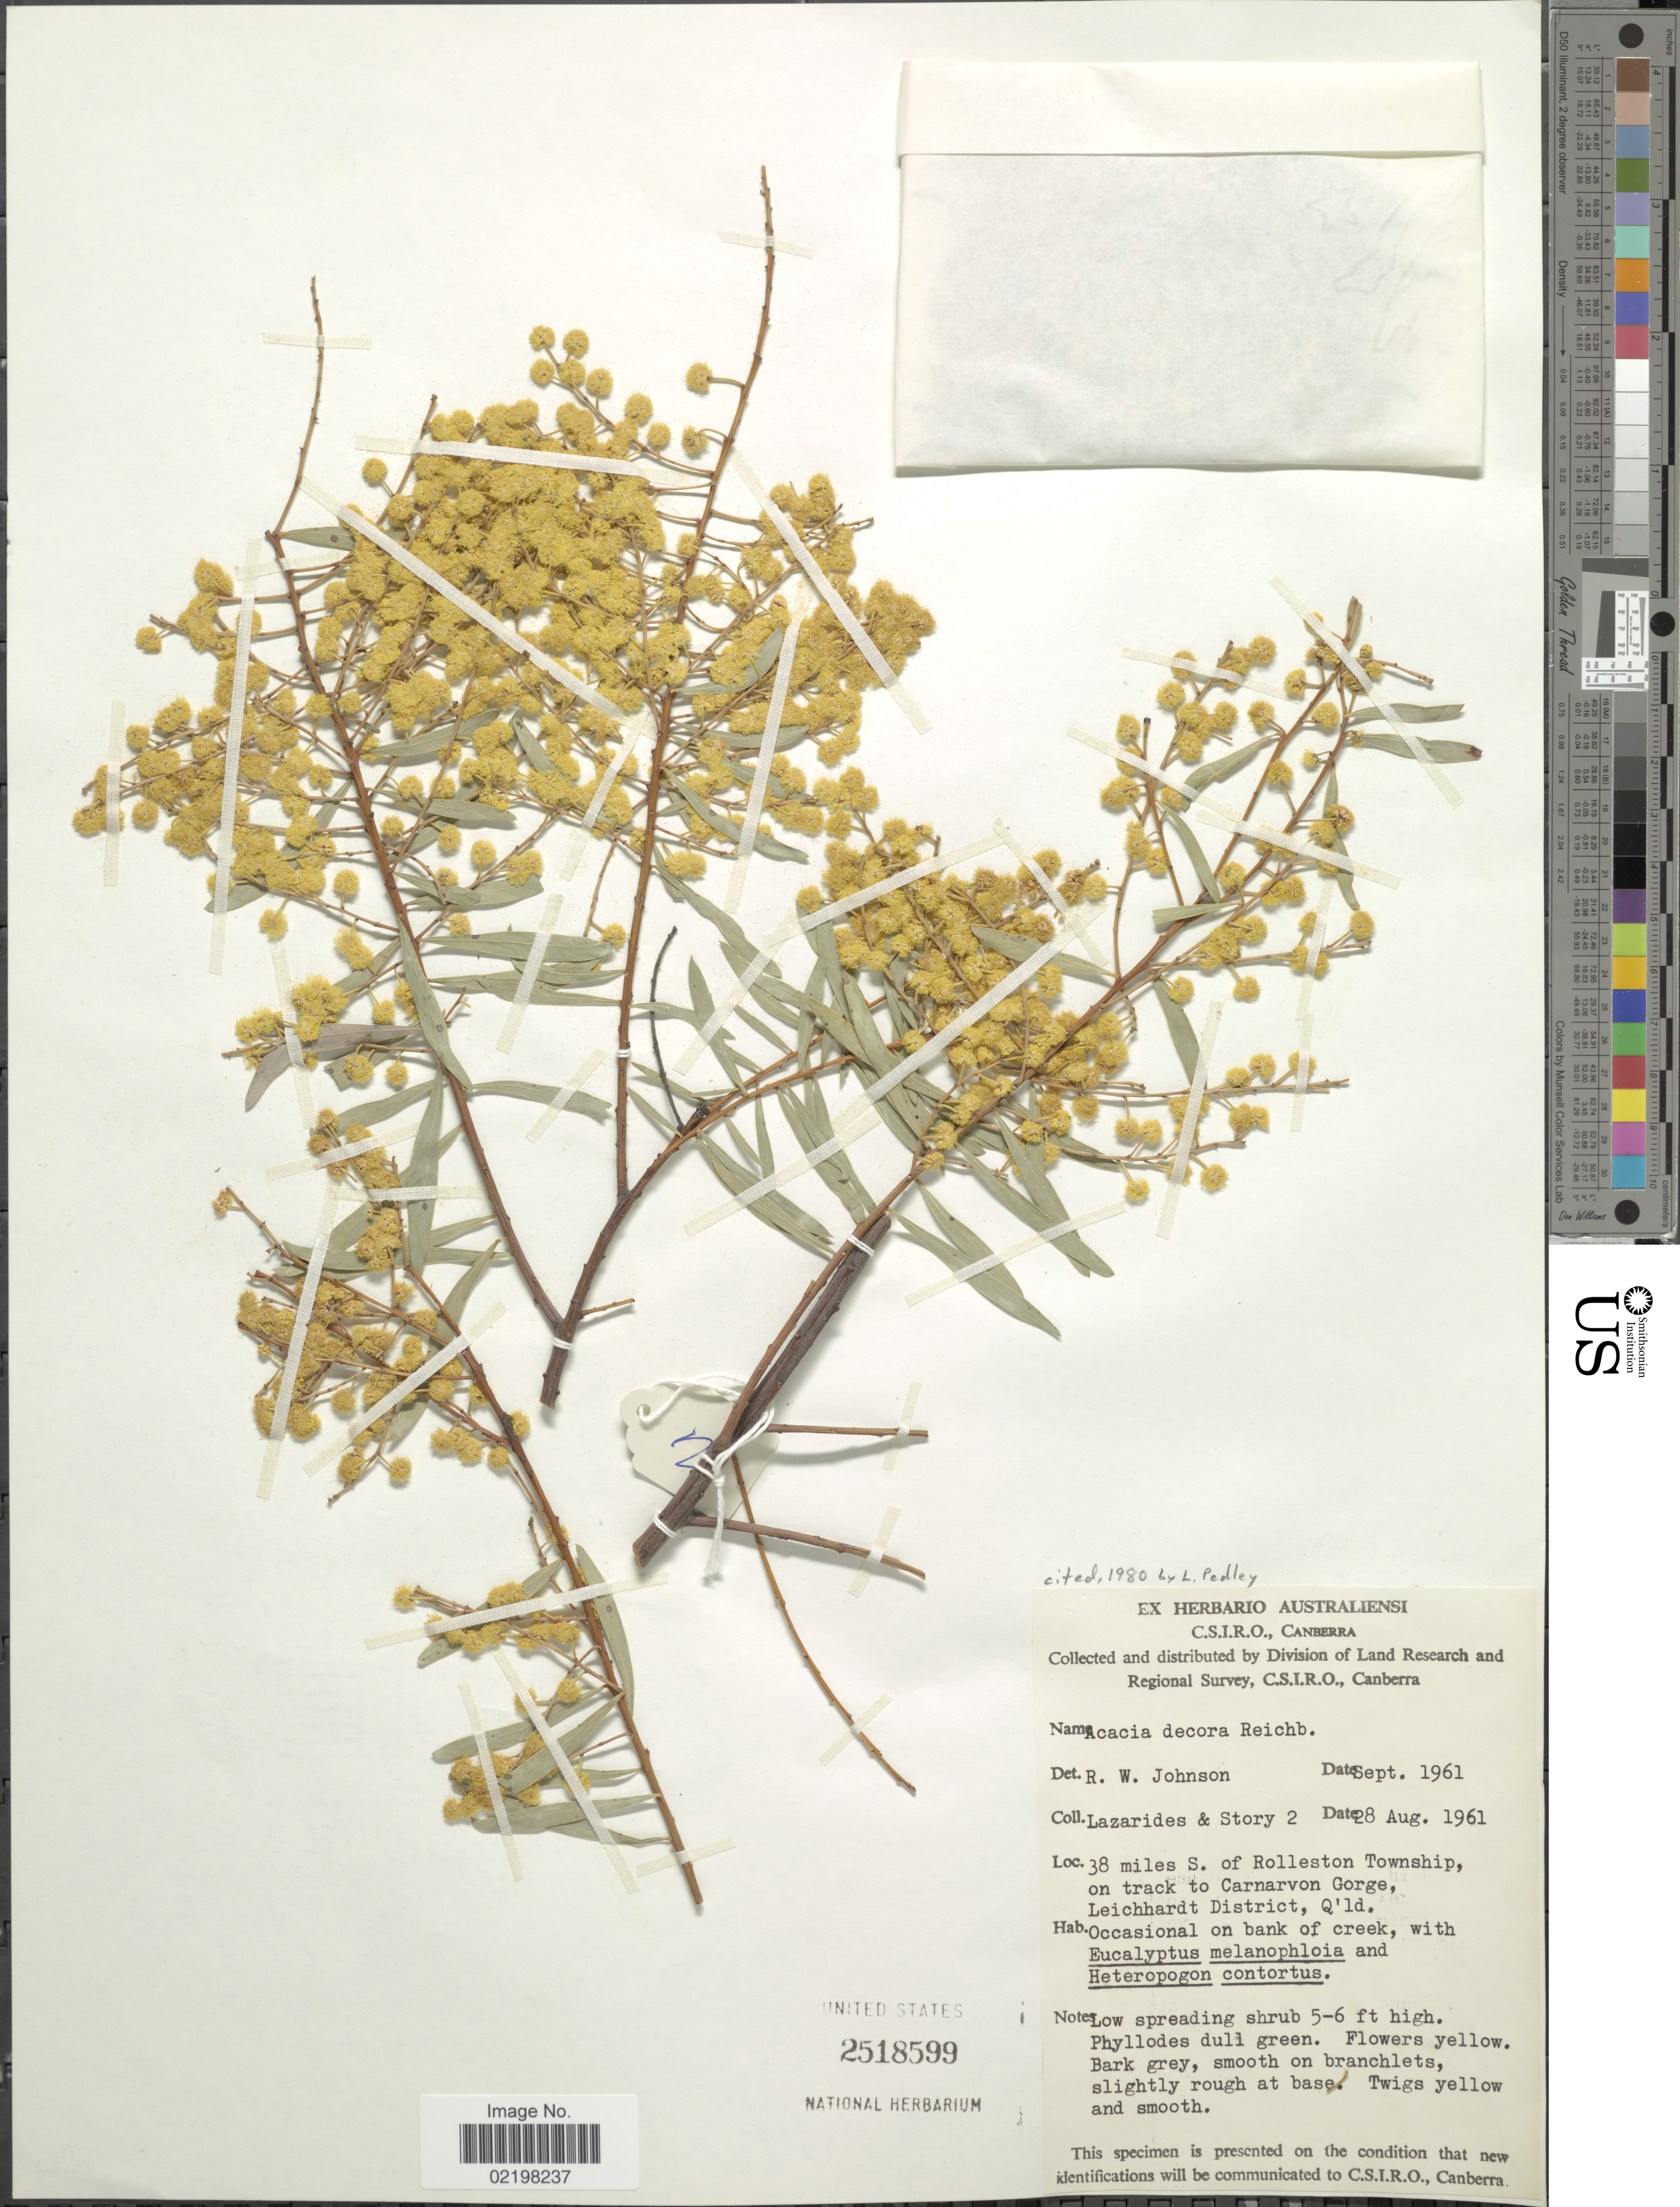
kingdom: Plantae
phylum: Tracheophyta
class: Magnoliopsida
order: Fabales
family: Fabaceae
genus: Acacia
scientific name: Acacia decora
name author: Rchb. f.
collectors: M. Lazarides & -. Story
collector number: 2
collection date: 1961-08-08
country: Australia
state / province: Queensland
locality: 38 miles S. of Rolleston Township, on track to Carnarvon Gorge, Leichhardt District, Q'ld.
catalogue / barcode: US 2518599